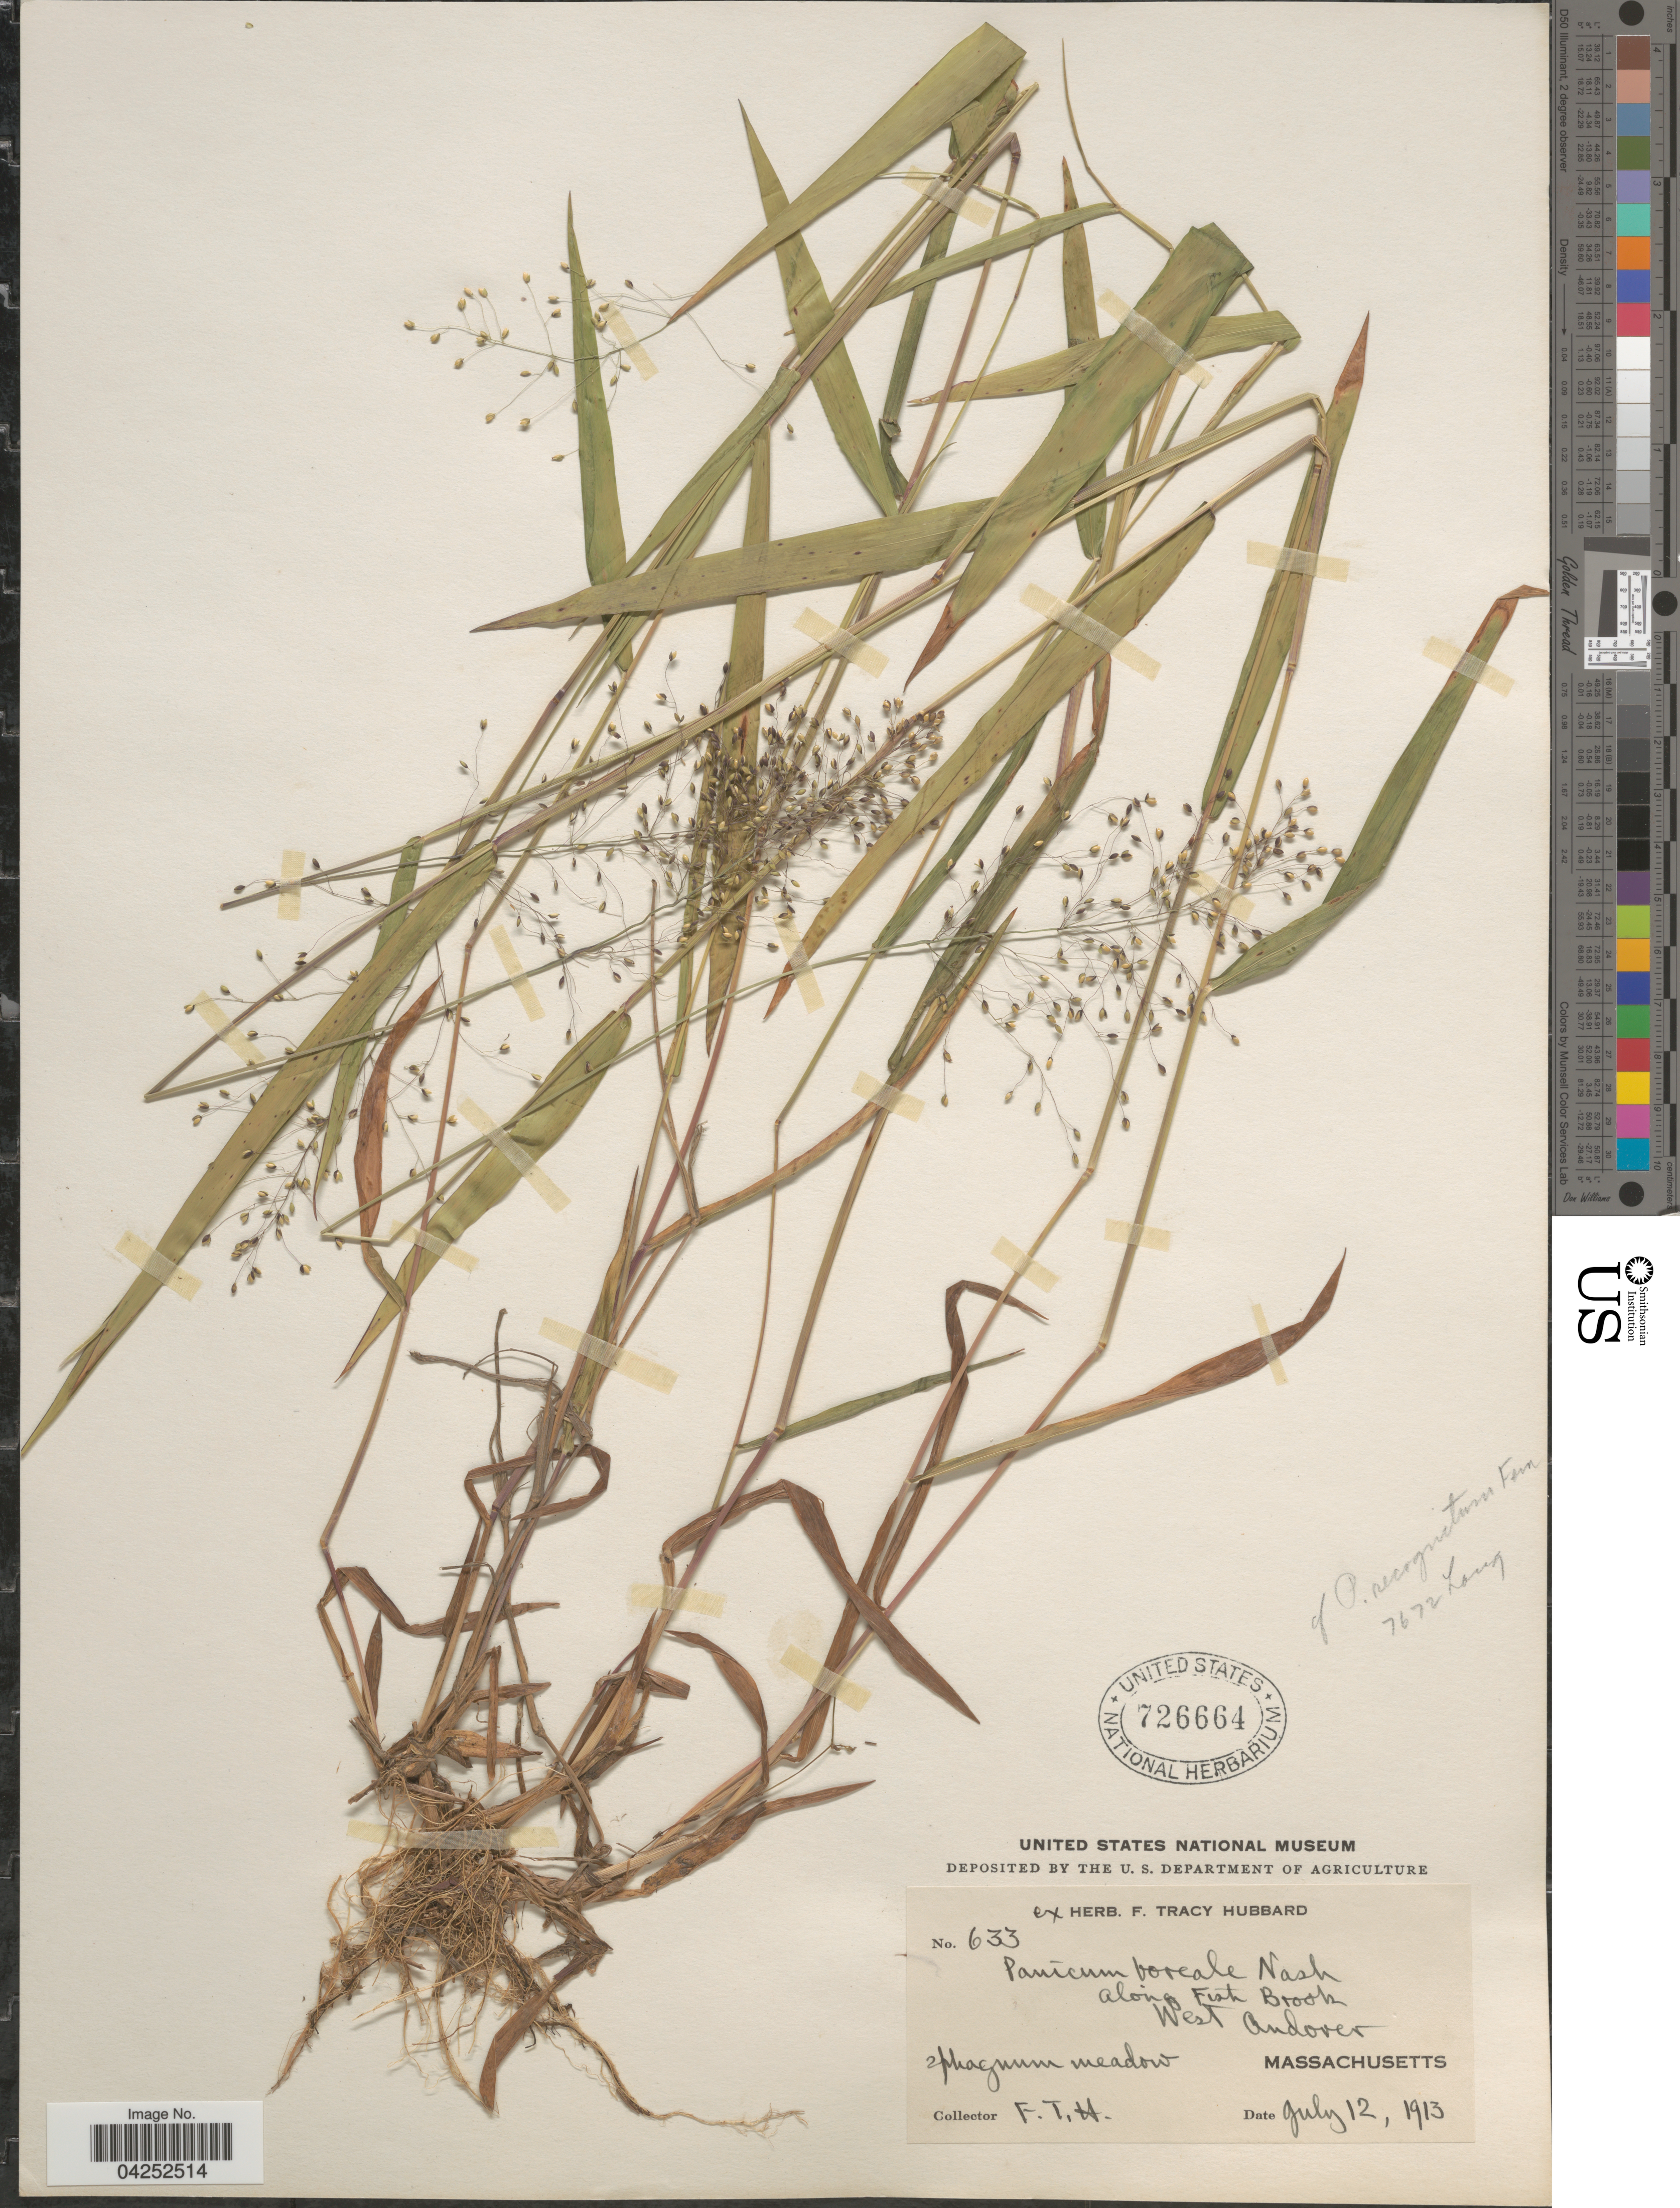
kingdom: Plantae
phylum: Tracheophyta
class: Liliopsida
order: Poales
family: Poaceae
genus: Dichanthelium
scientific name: Dichanthelium boreale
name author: (Nash) Freckmann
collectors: F. T. Hubbard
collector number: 633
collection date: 1913-07-12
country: United States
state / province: Massachusetts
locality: Along Fish Brook. West Andover.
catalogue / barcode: US 726664